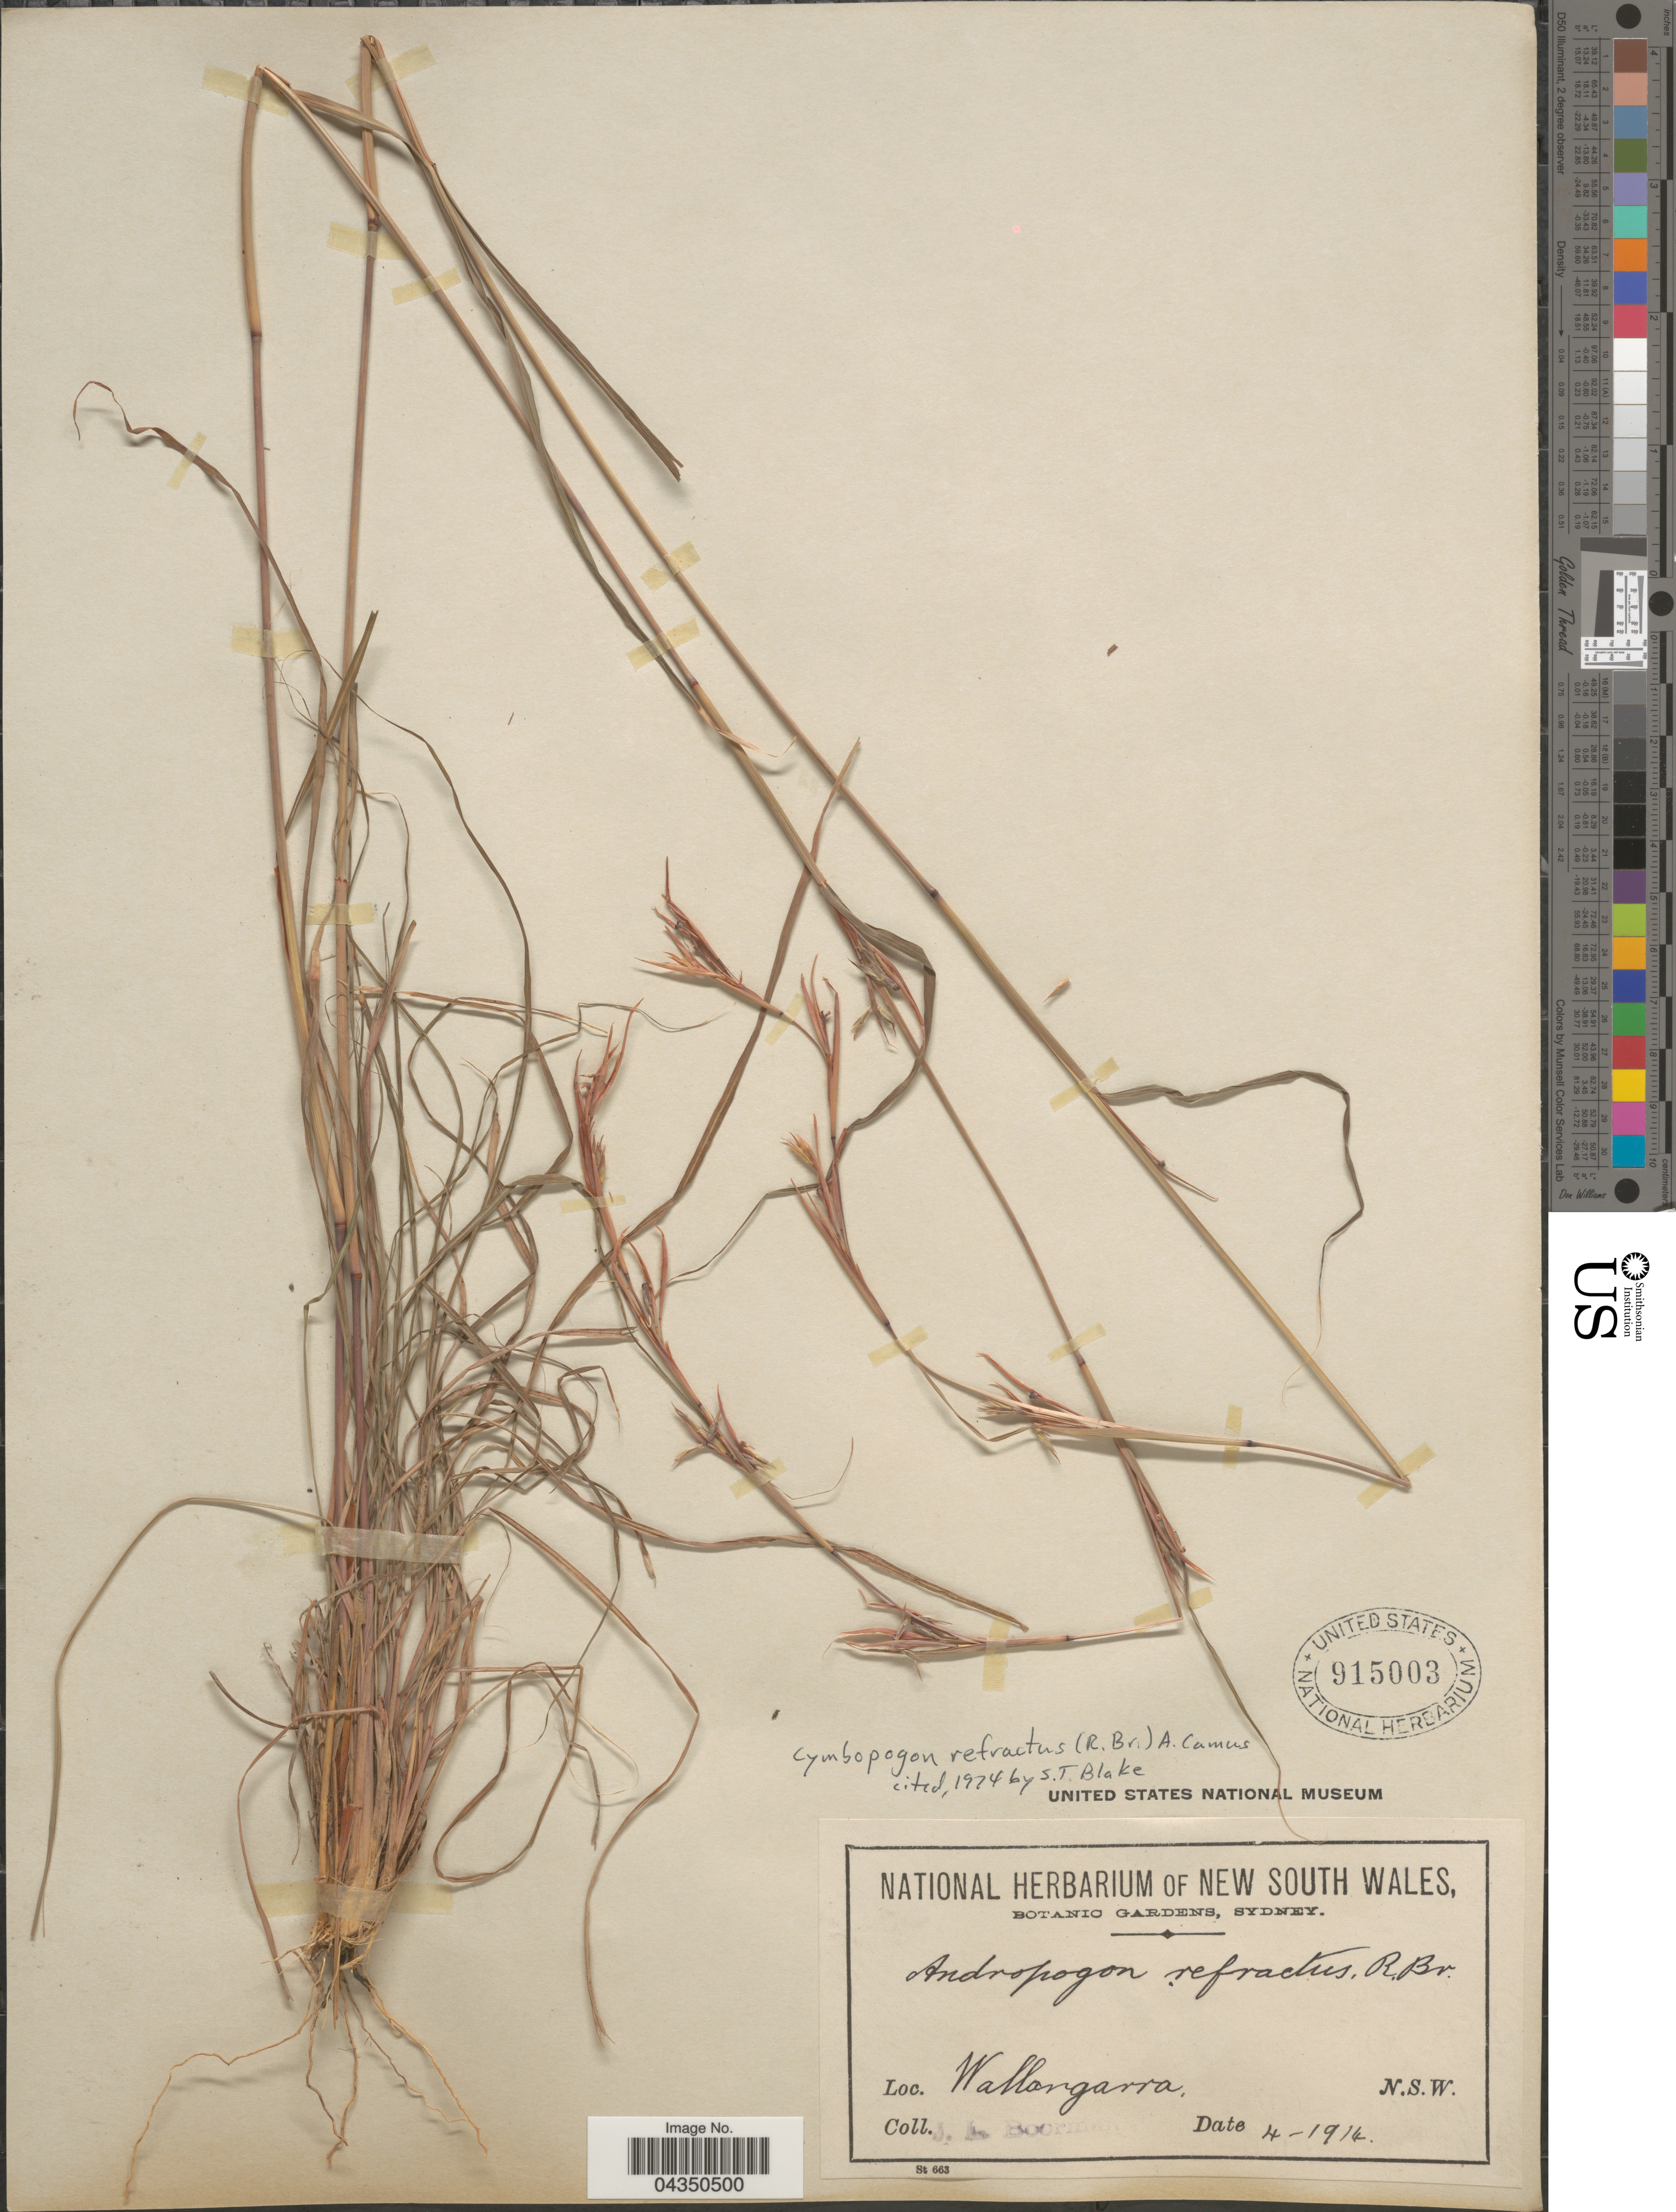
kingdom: Plantae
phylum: Tracheophyta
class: Liliopsida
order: Poales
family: Poaceae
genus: Cymbopogon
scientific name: Cymbopogon refractus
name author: (R. Br.) A. Camus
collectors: J. Boorman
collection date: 1914-04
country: Australia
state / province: New South Wales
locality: Wallangarra.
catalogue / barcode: US 915003